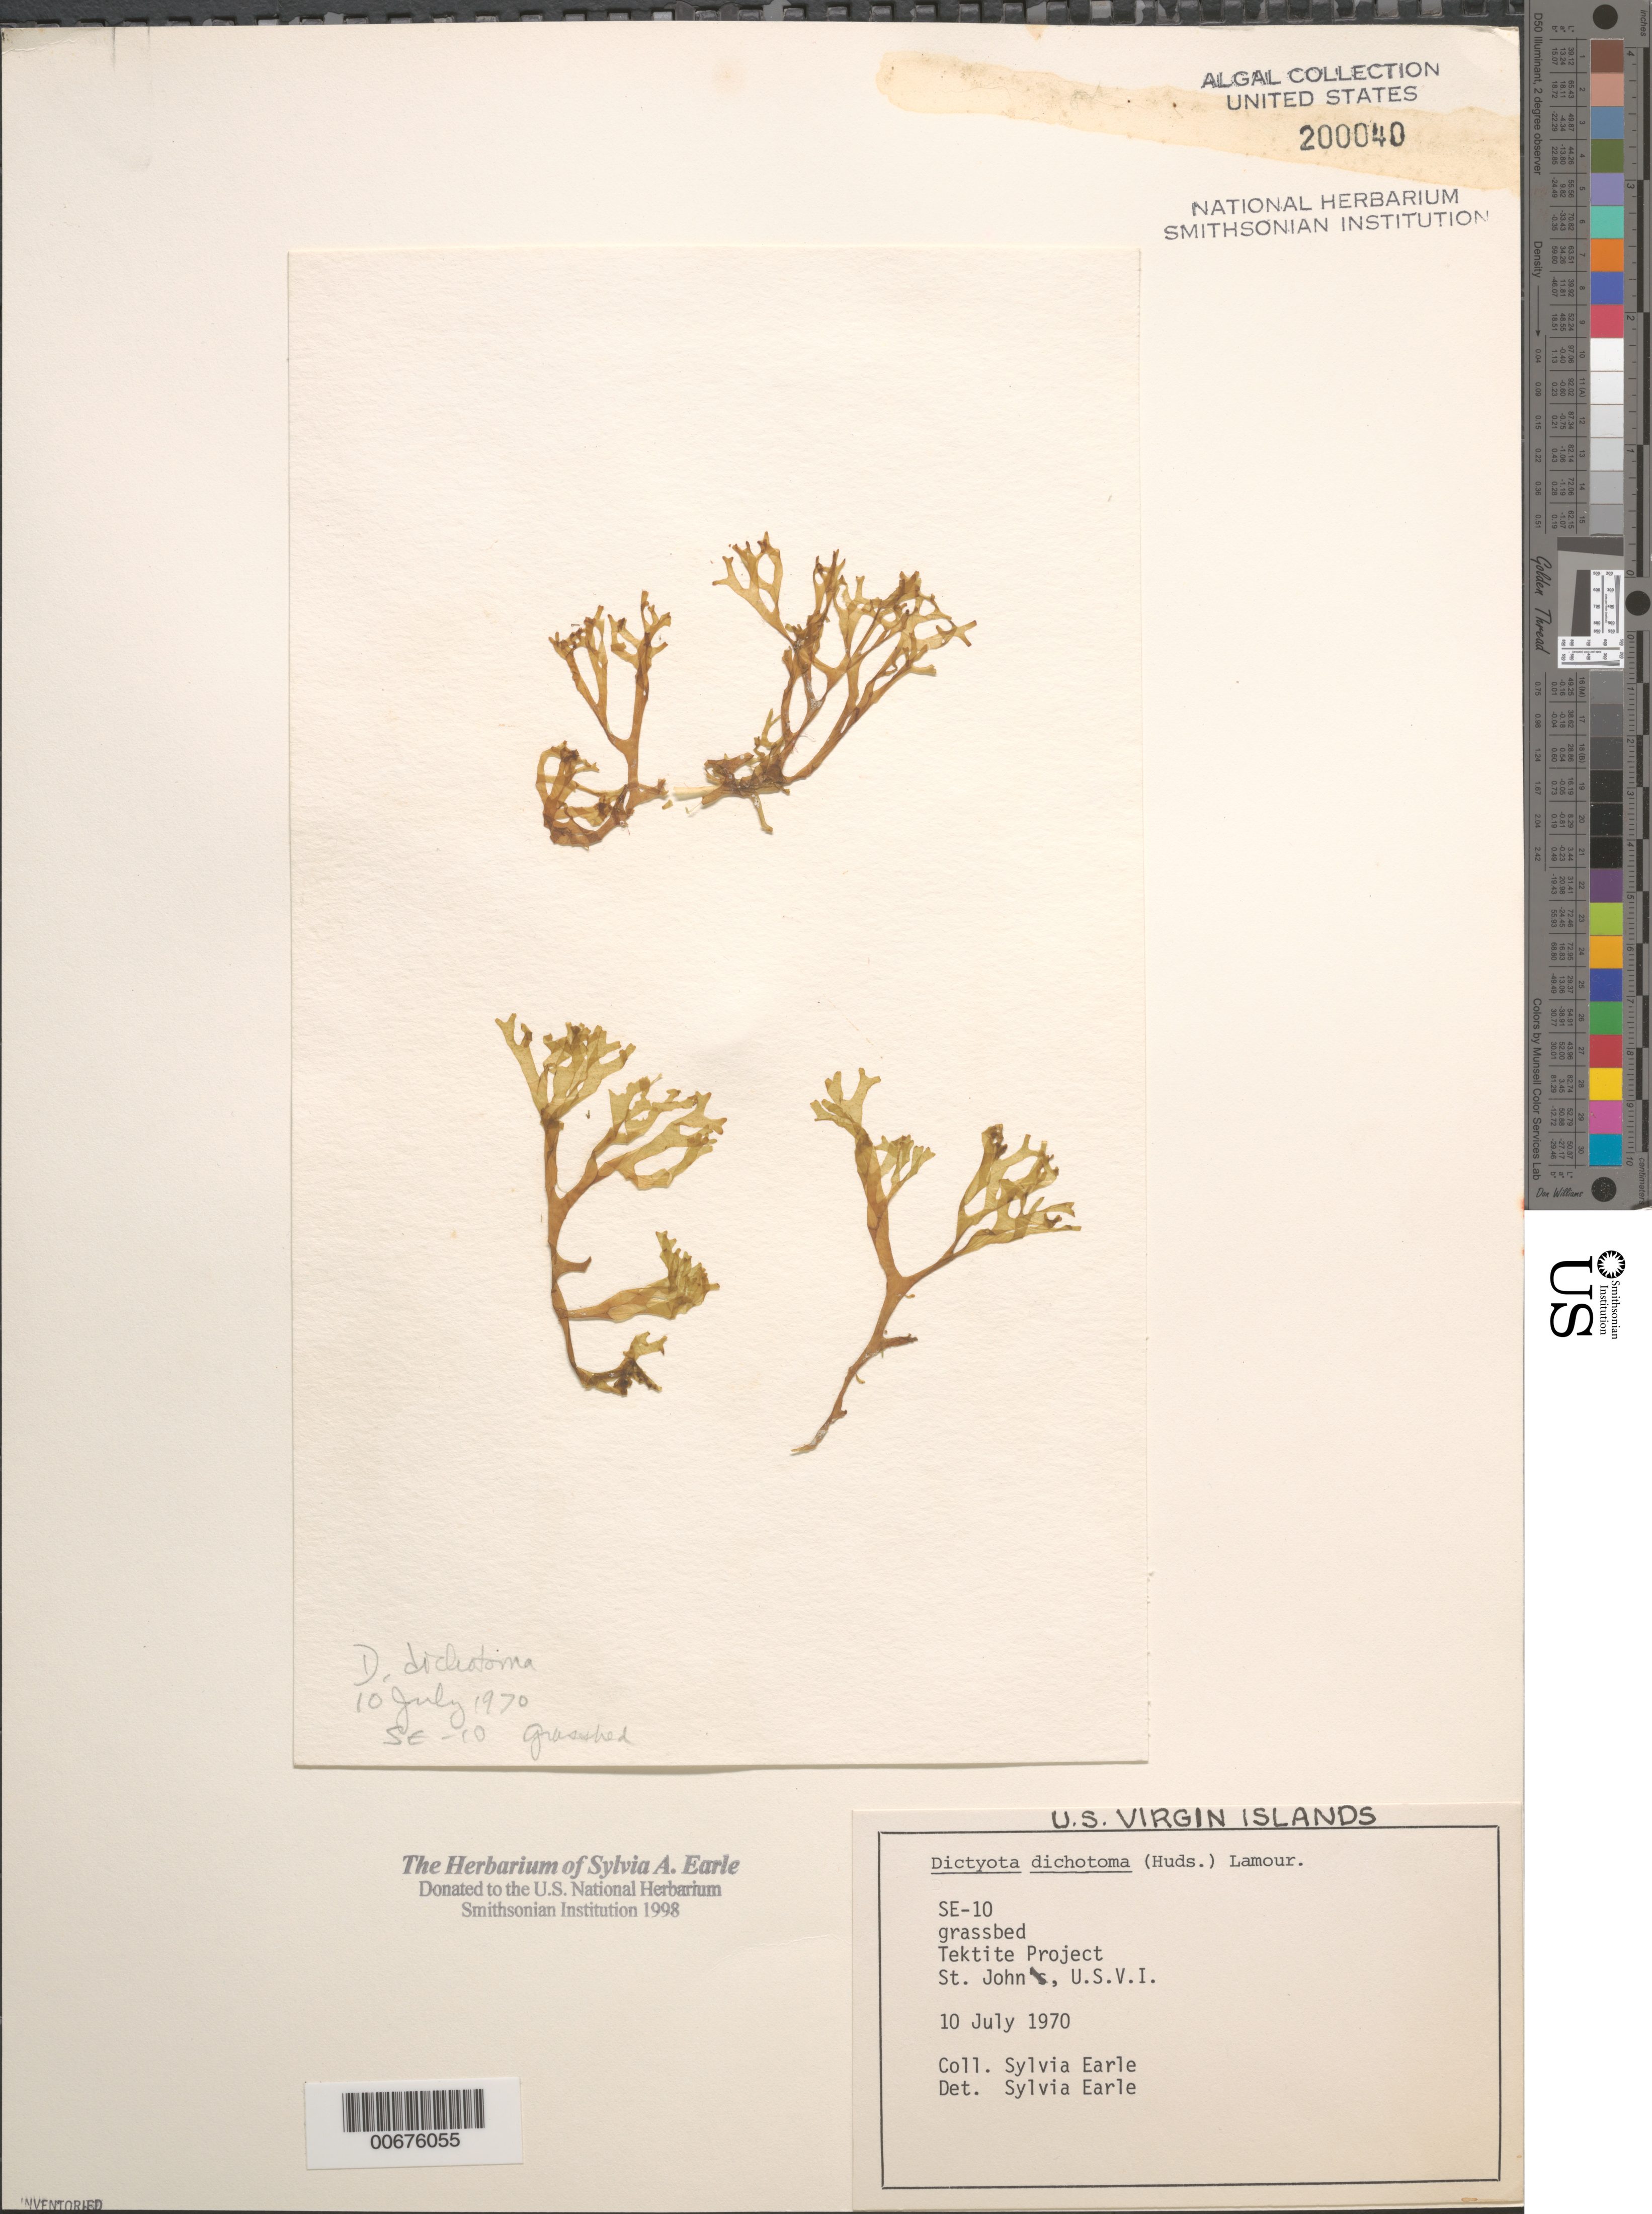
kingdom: Chromista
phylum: Ochrophyta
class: Phaeophyceae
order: Dictyotales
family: Dictyotaceae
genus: Dictyota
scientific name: Dictyota dichotoma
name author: (Huds.) J.V.Lamouroux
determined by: Earle, S. A.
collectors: S. A. Earle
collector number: Se-10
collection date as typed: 1- Jul 1970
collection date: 1970-07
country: U.S. Virgin Islands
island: St. John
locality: Tektite Project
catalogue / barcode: US 200040